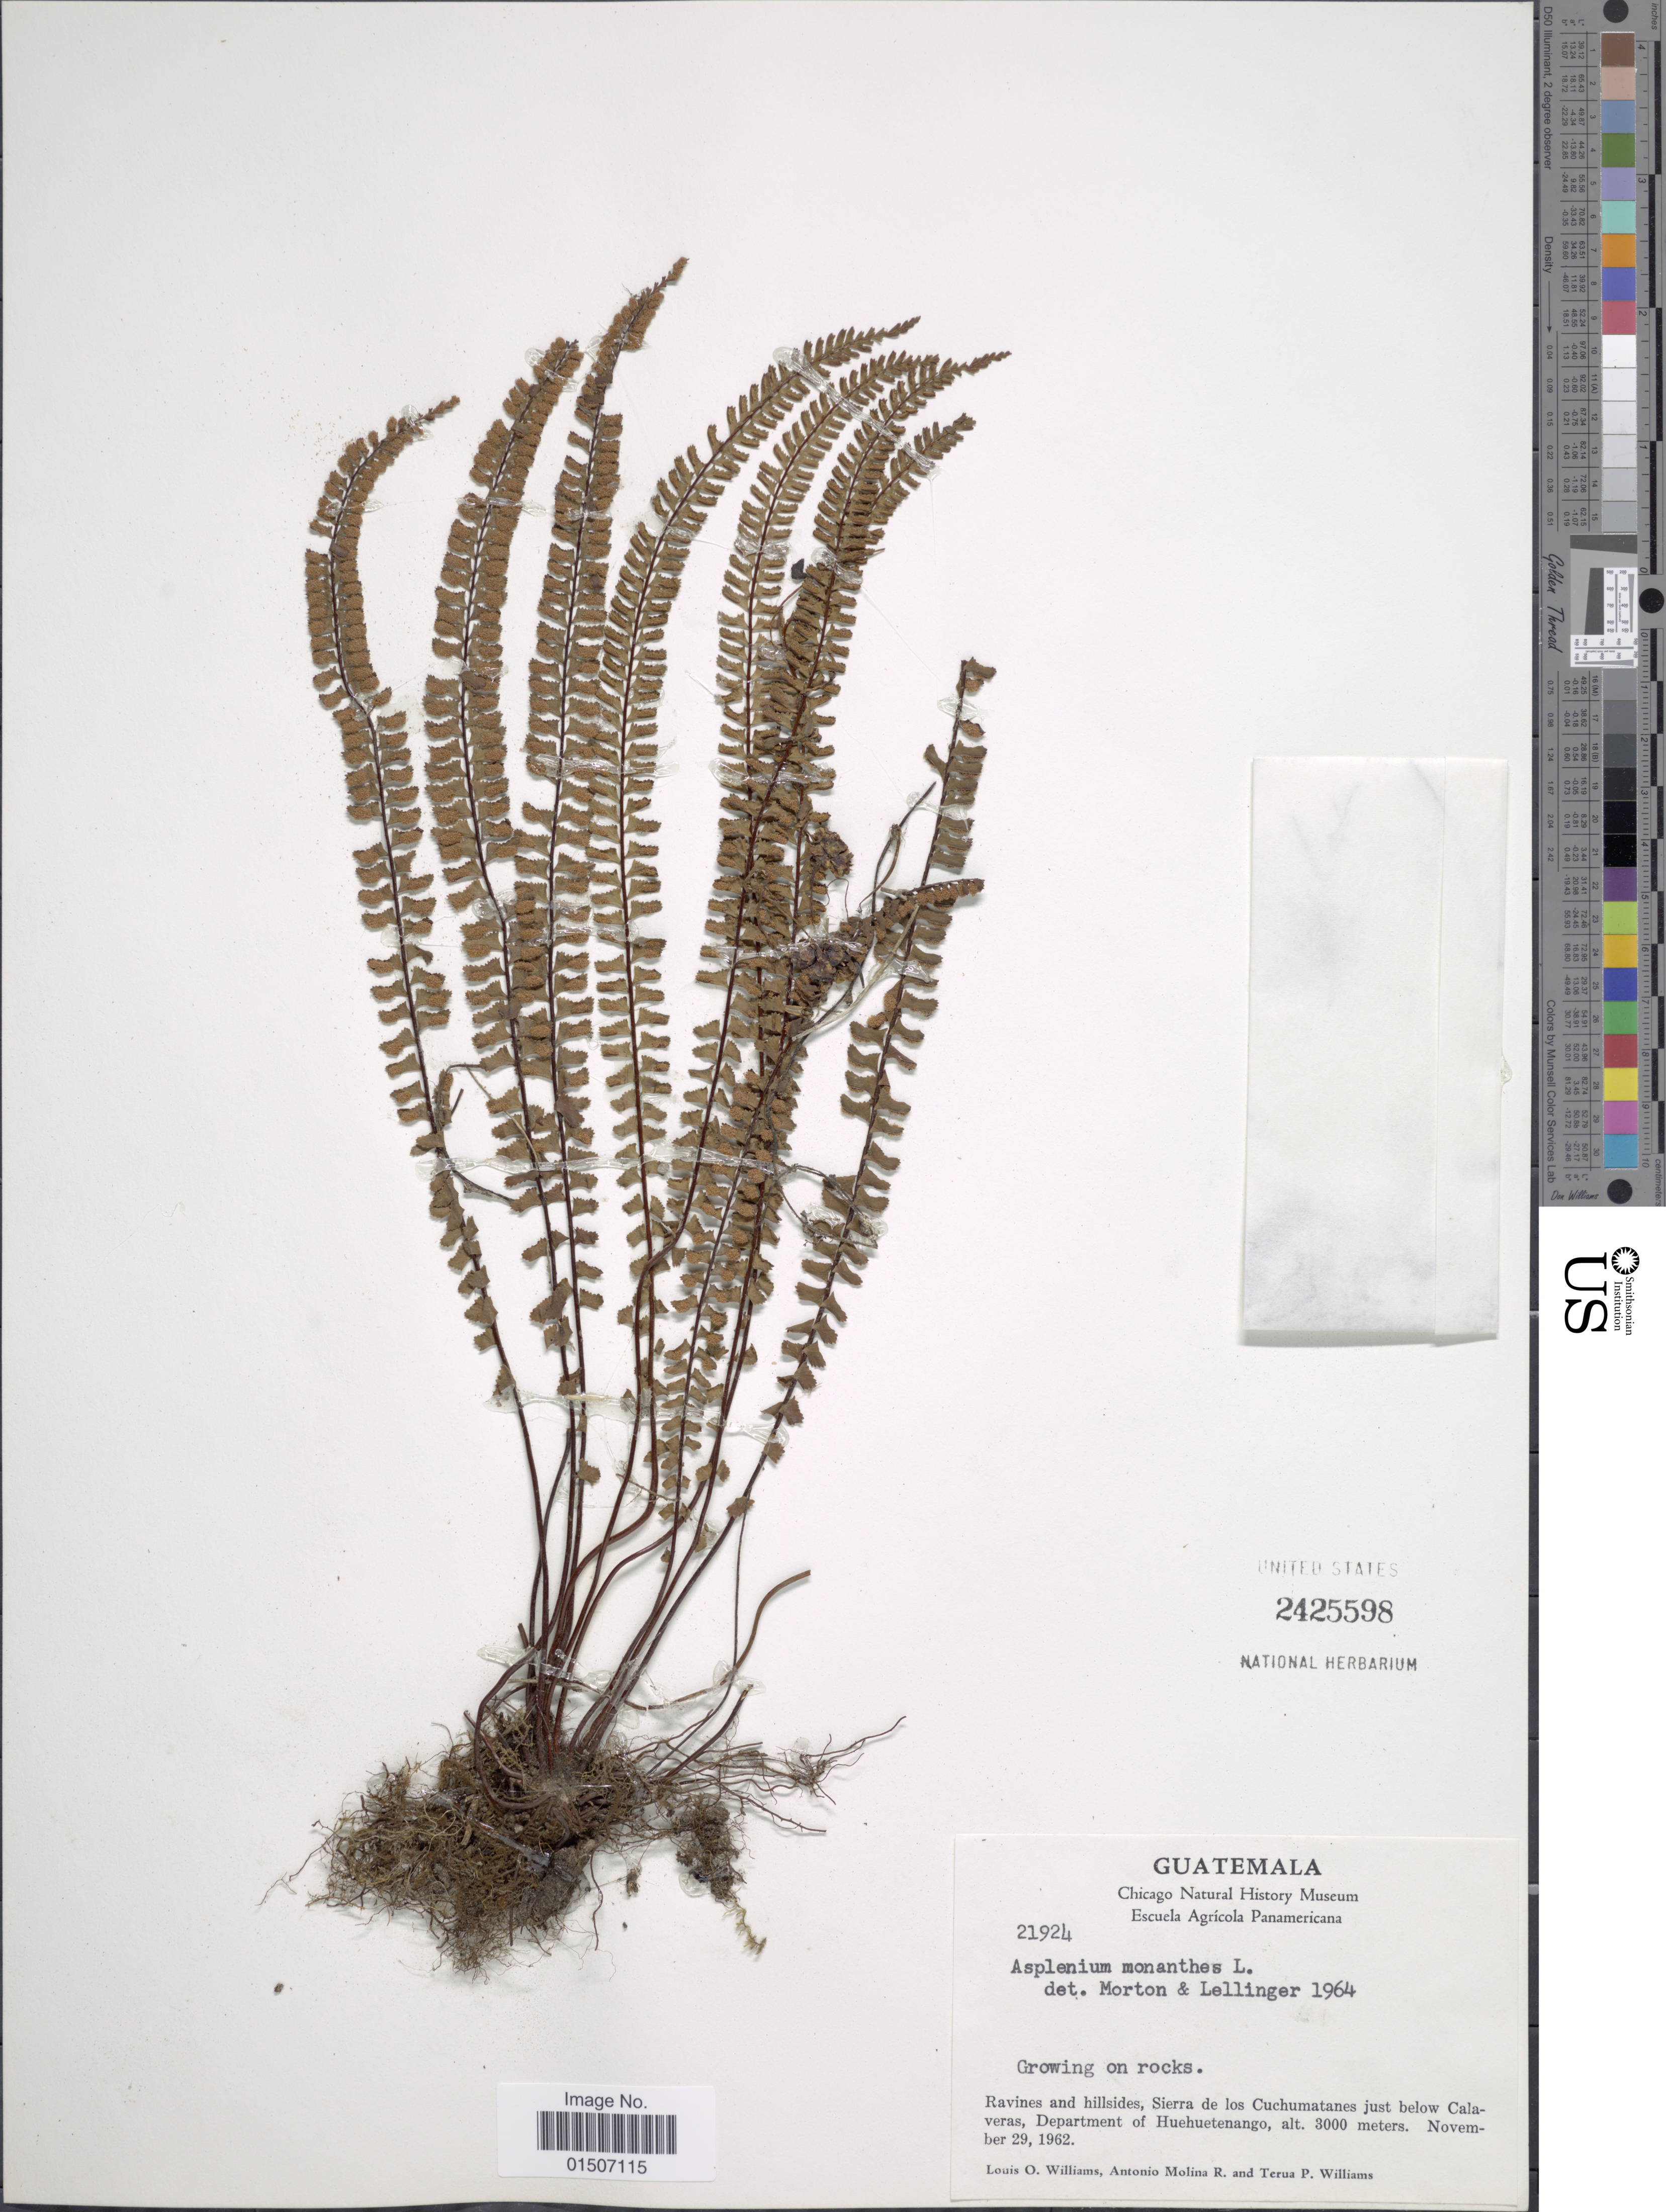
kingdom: Plantae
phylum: Tracheophyta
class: Polypodiopsida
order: Polypodiales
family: Aspleniaceae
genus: Asplenium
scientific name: Asplenium monanthes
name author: L.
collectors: L. O. Williams, A. Molina R. & T. P. Williams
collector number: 21924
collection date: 1962-11-29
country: Guatemala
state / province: Huehuetenango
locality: Growing on rocks, Ravines and hillsides, Sierras de los Cuchumatanes just below Calaveras, Department of Huehuetenango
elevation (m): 3000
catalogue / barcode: US 2425598